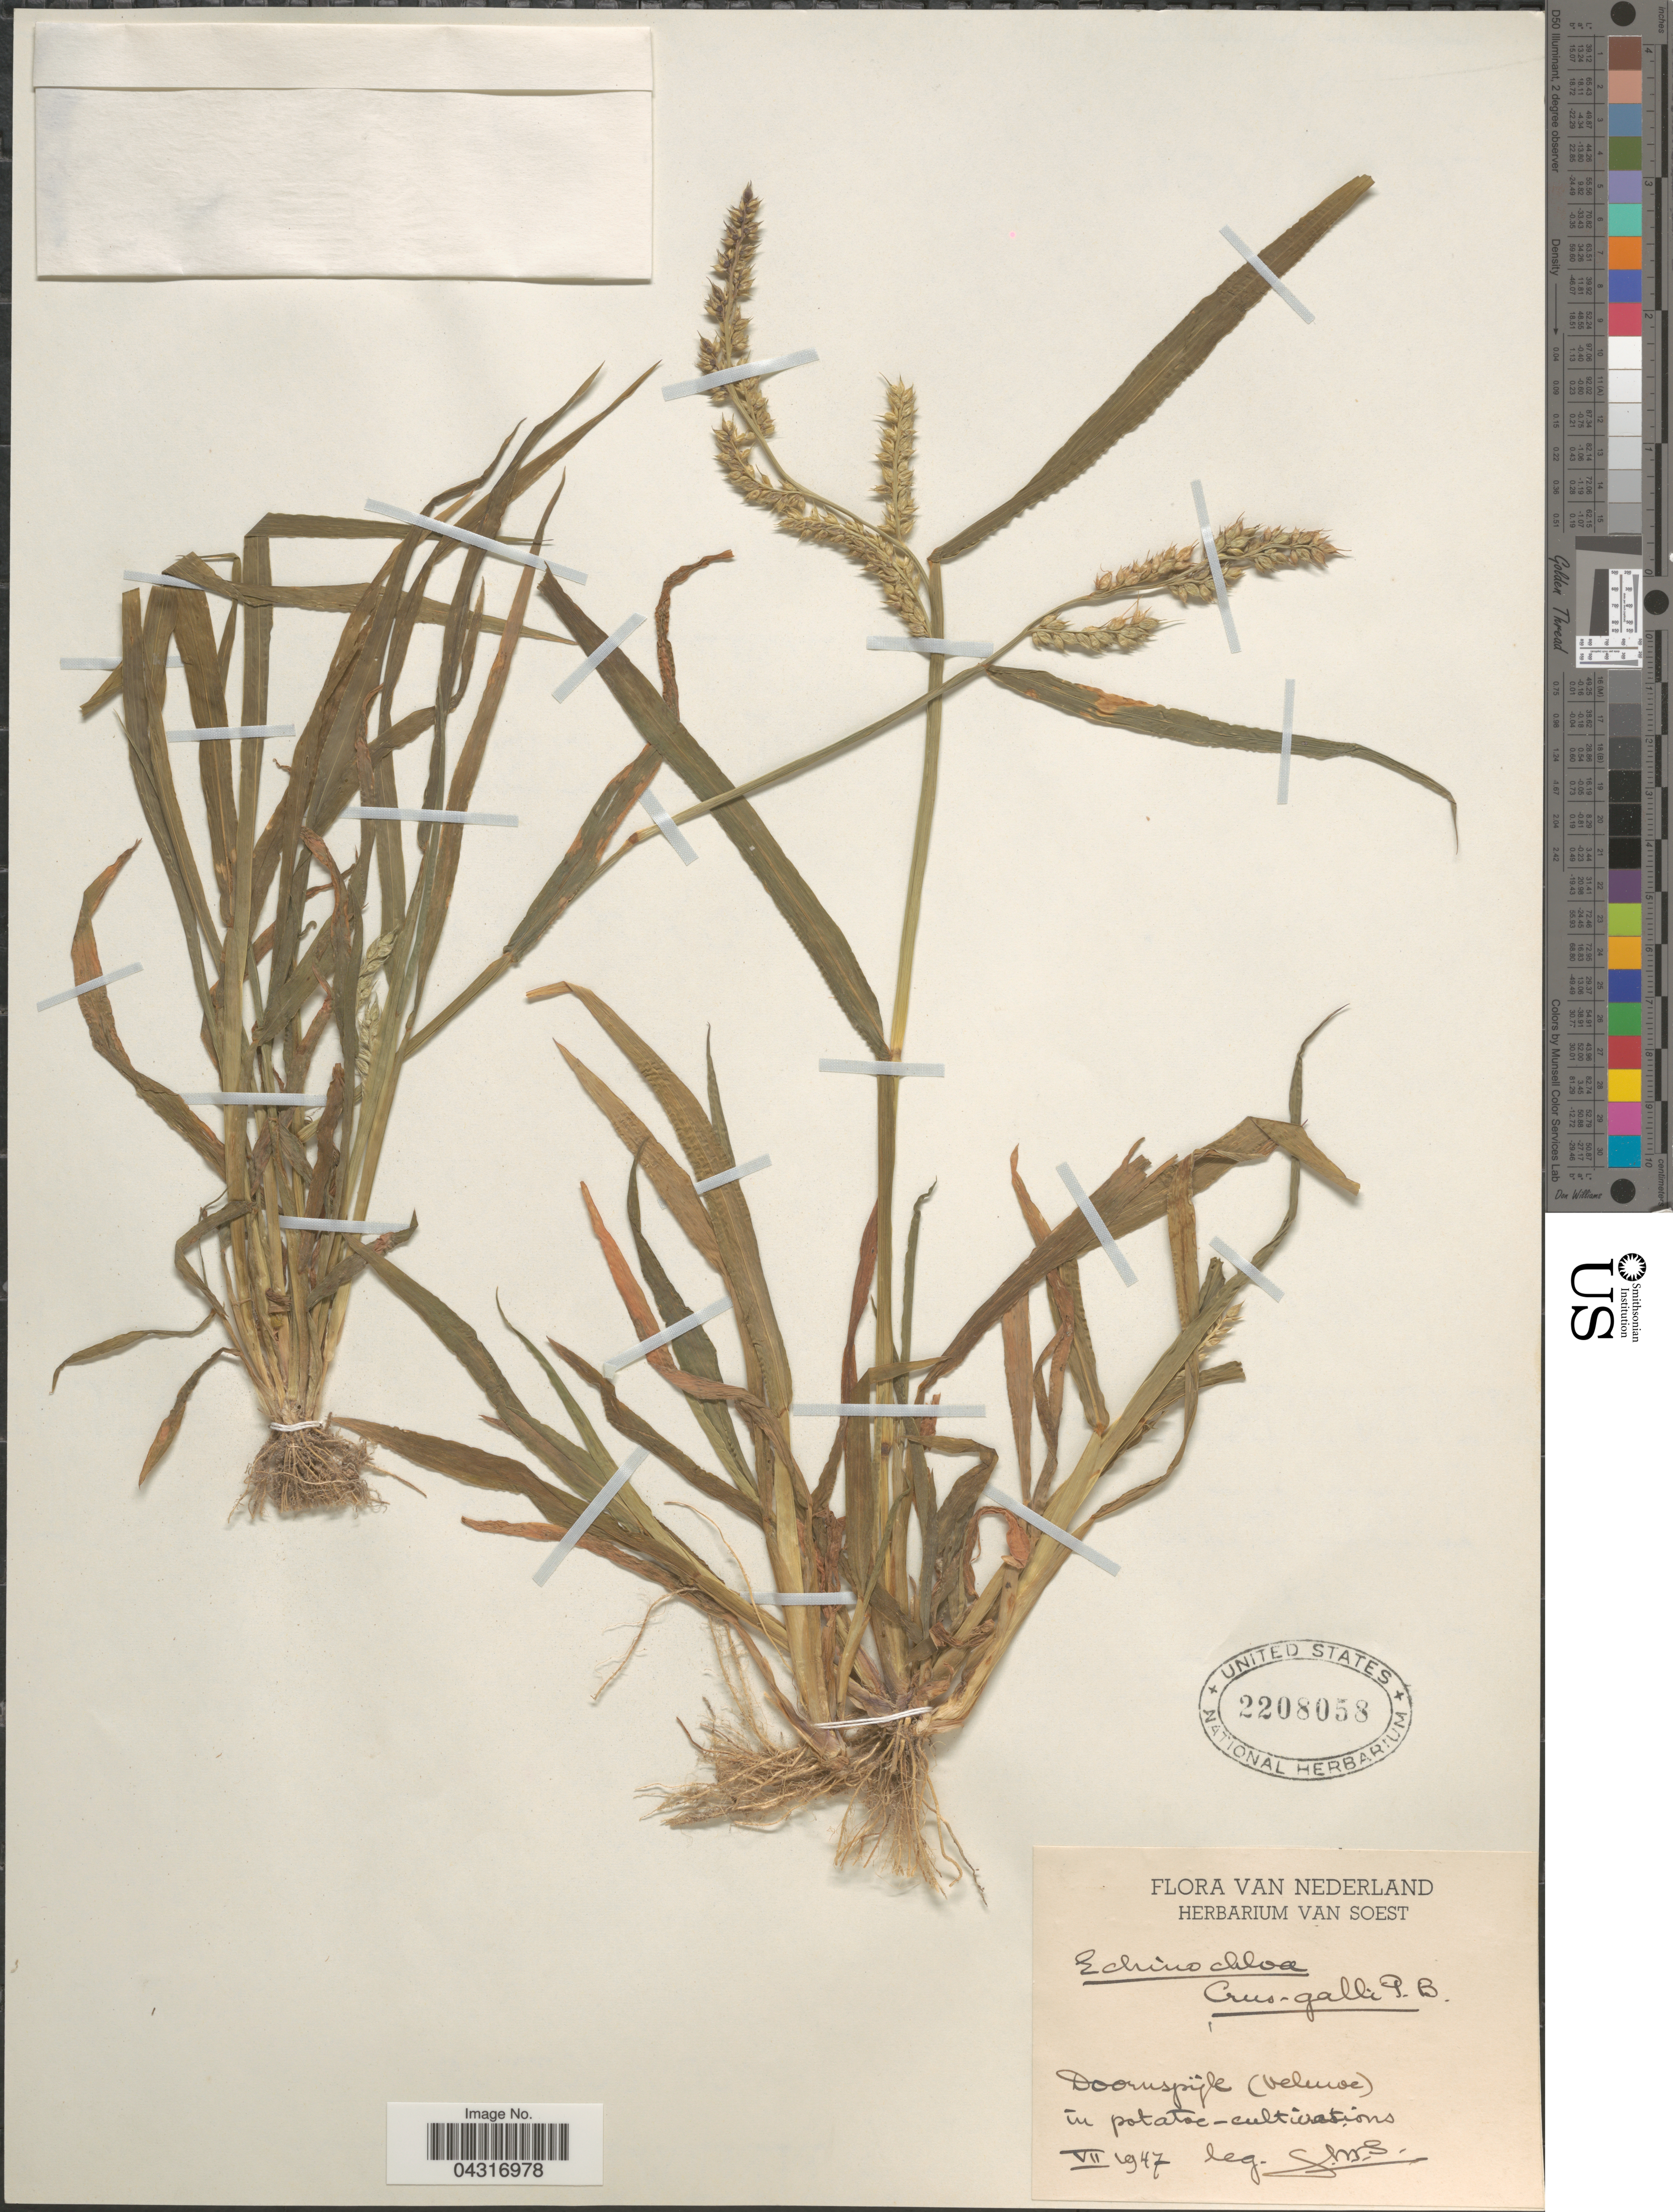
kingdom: Plantae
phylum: Tracheophyta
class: Liliopsida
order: Poales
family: Poaceae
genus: Echinochloa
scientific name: Echinochloa crus-galli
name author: (L.) P. Beauv.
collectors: S. M. S.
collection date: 1947-07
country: Netherlands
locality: Doornspijk (Veluwe) in potatoe-cultivations.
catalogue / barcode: US 2208058